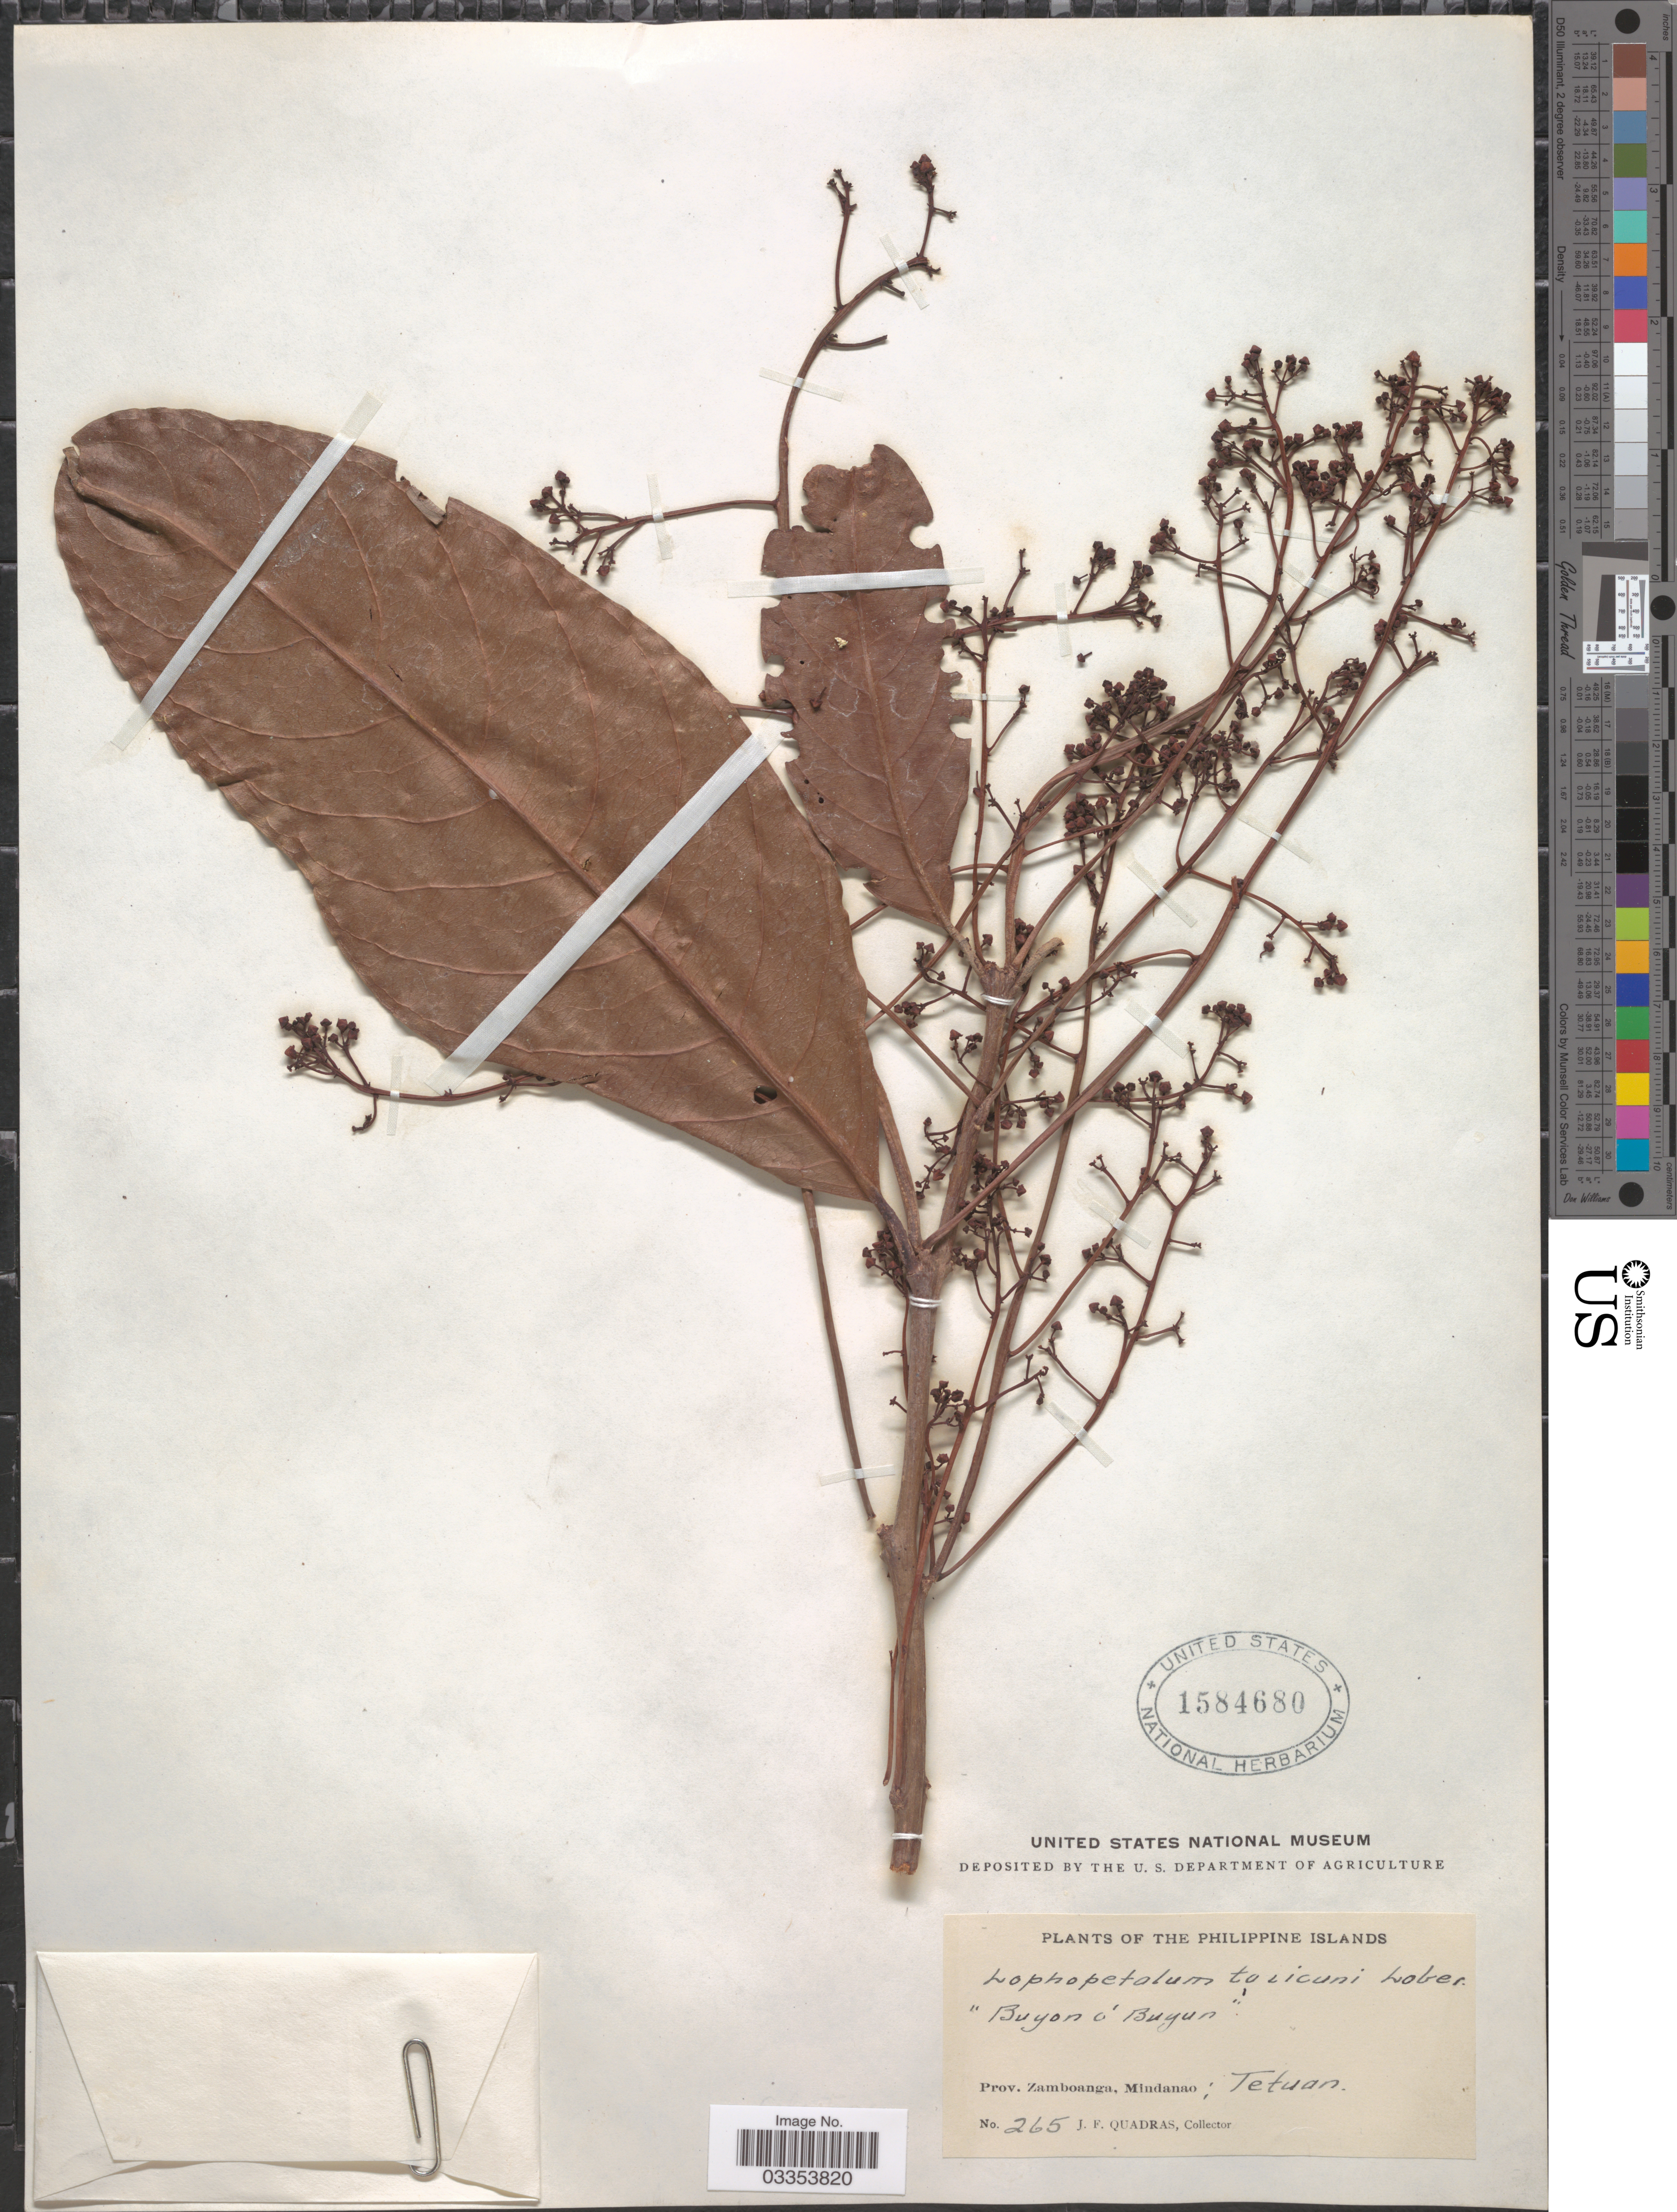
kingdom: Plantae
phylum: Tracheophyta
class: Magnoliopsida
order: Celastrales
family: Celastraceae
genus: Lophopetalum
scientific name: Lophopetalum javanicum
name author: (Zoll.) Turcz.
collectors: J. Quadras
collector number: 265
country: Philippines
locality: The Philippine Islands. Prov. Zamboanga, Mindanao: Tetuan.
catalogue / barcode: US 1584680